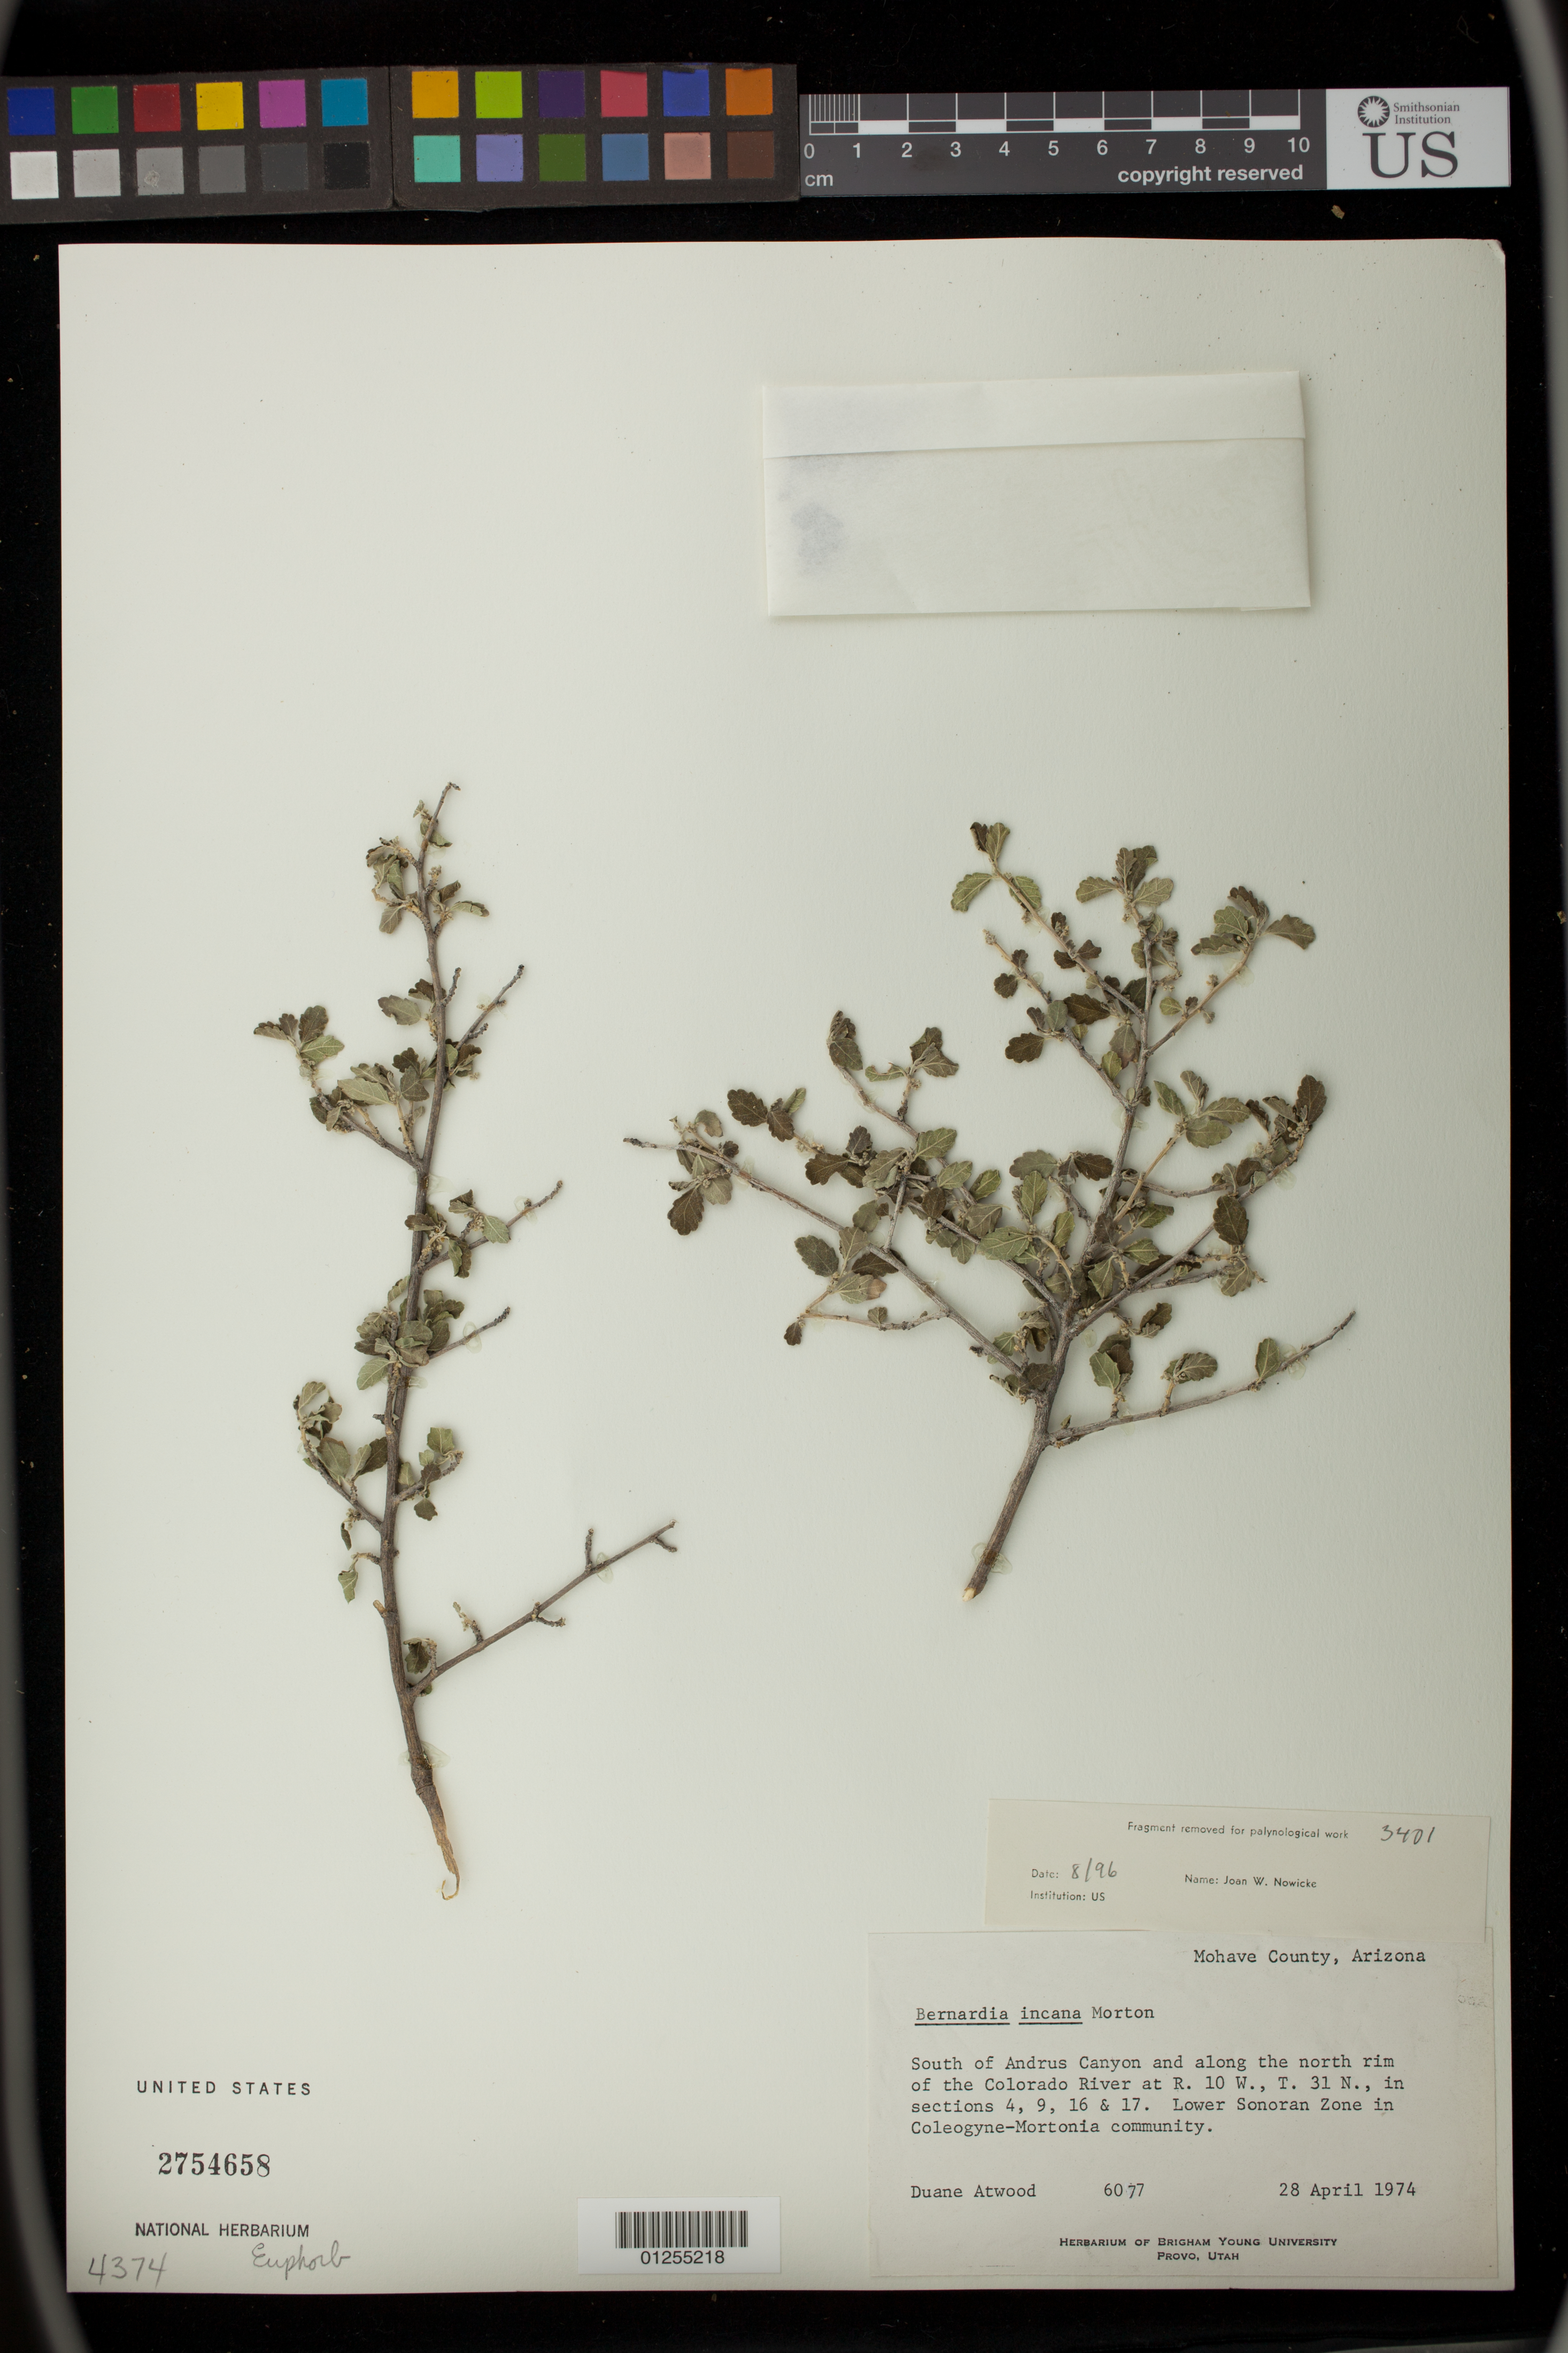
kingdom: Plantae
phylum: Tracheophyta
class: Magnoliopsida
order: Malpighiales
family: Euphorbiaceae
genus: Bernardia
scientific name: Bernardia incana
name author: C.V. Morton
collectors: D. Atwood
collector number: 6077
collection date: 1974-04-28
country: United States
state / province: Arizona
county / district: Mohave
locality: South of Andrus Canyon and along the North rim of the Colorado River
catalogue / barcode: US 2754658